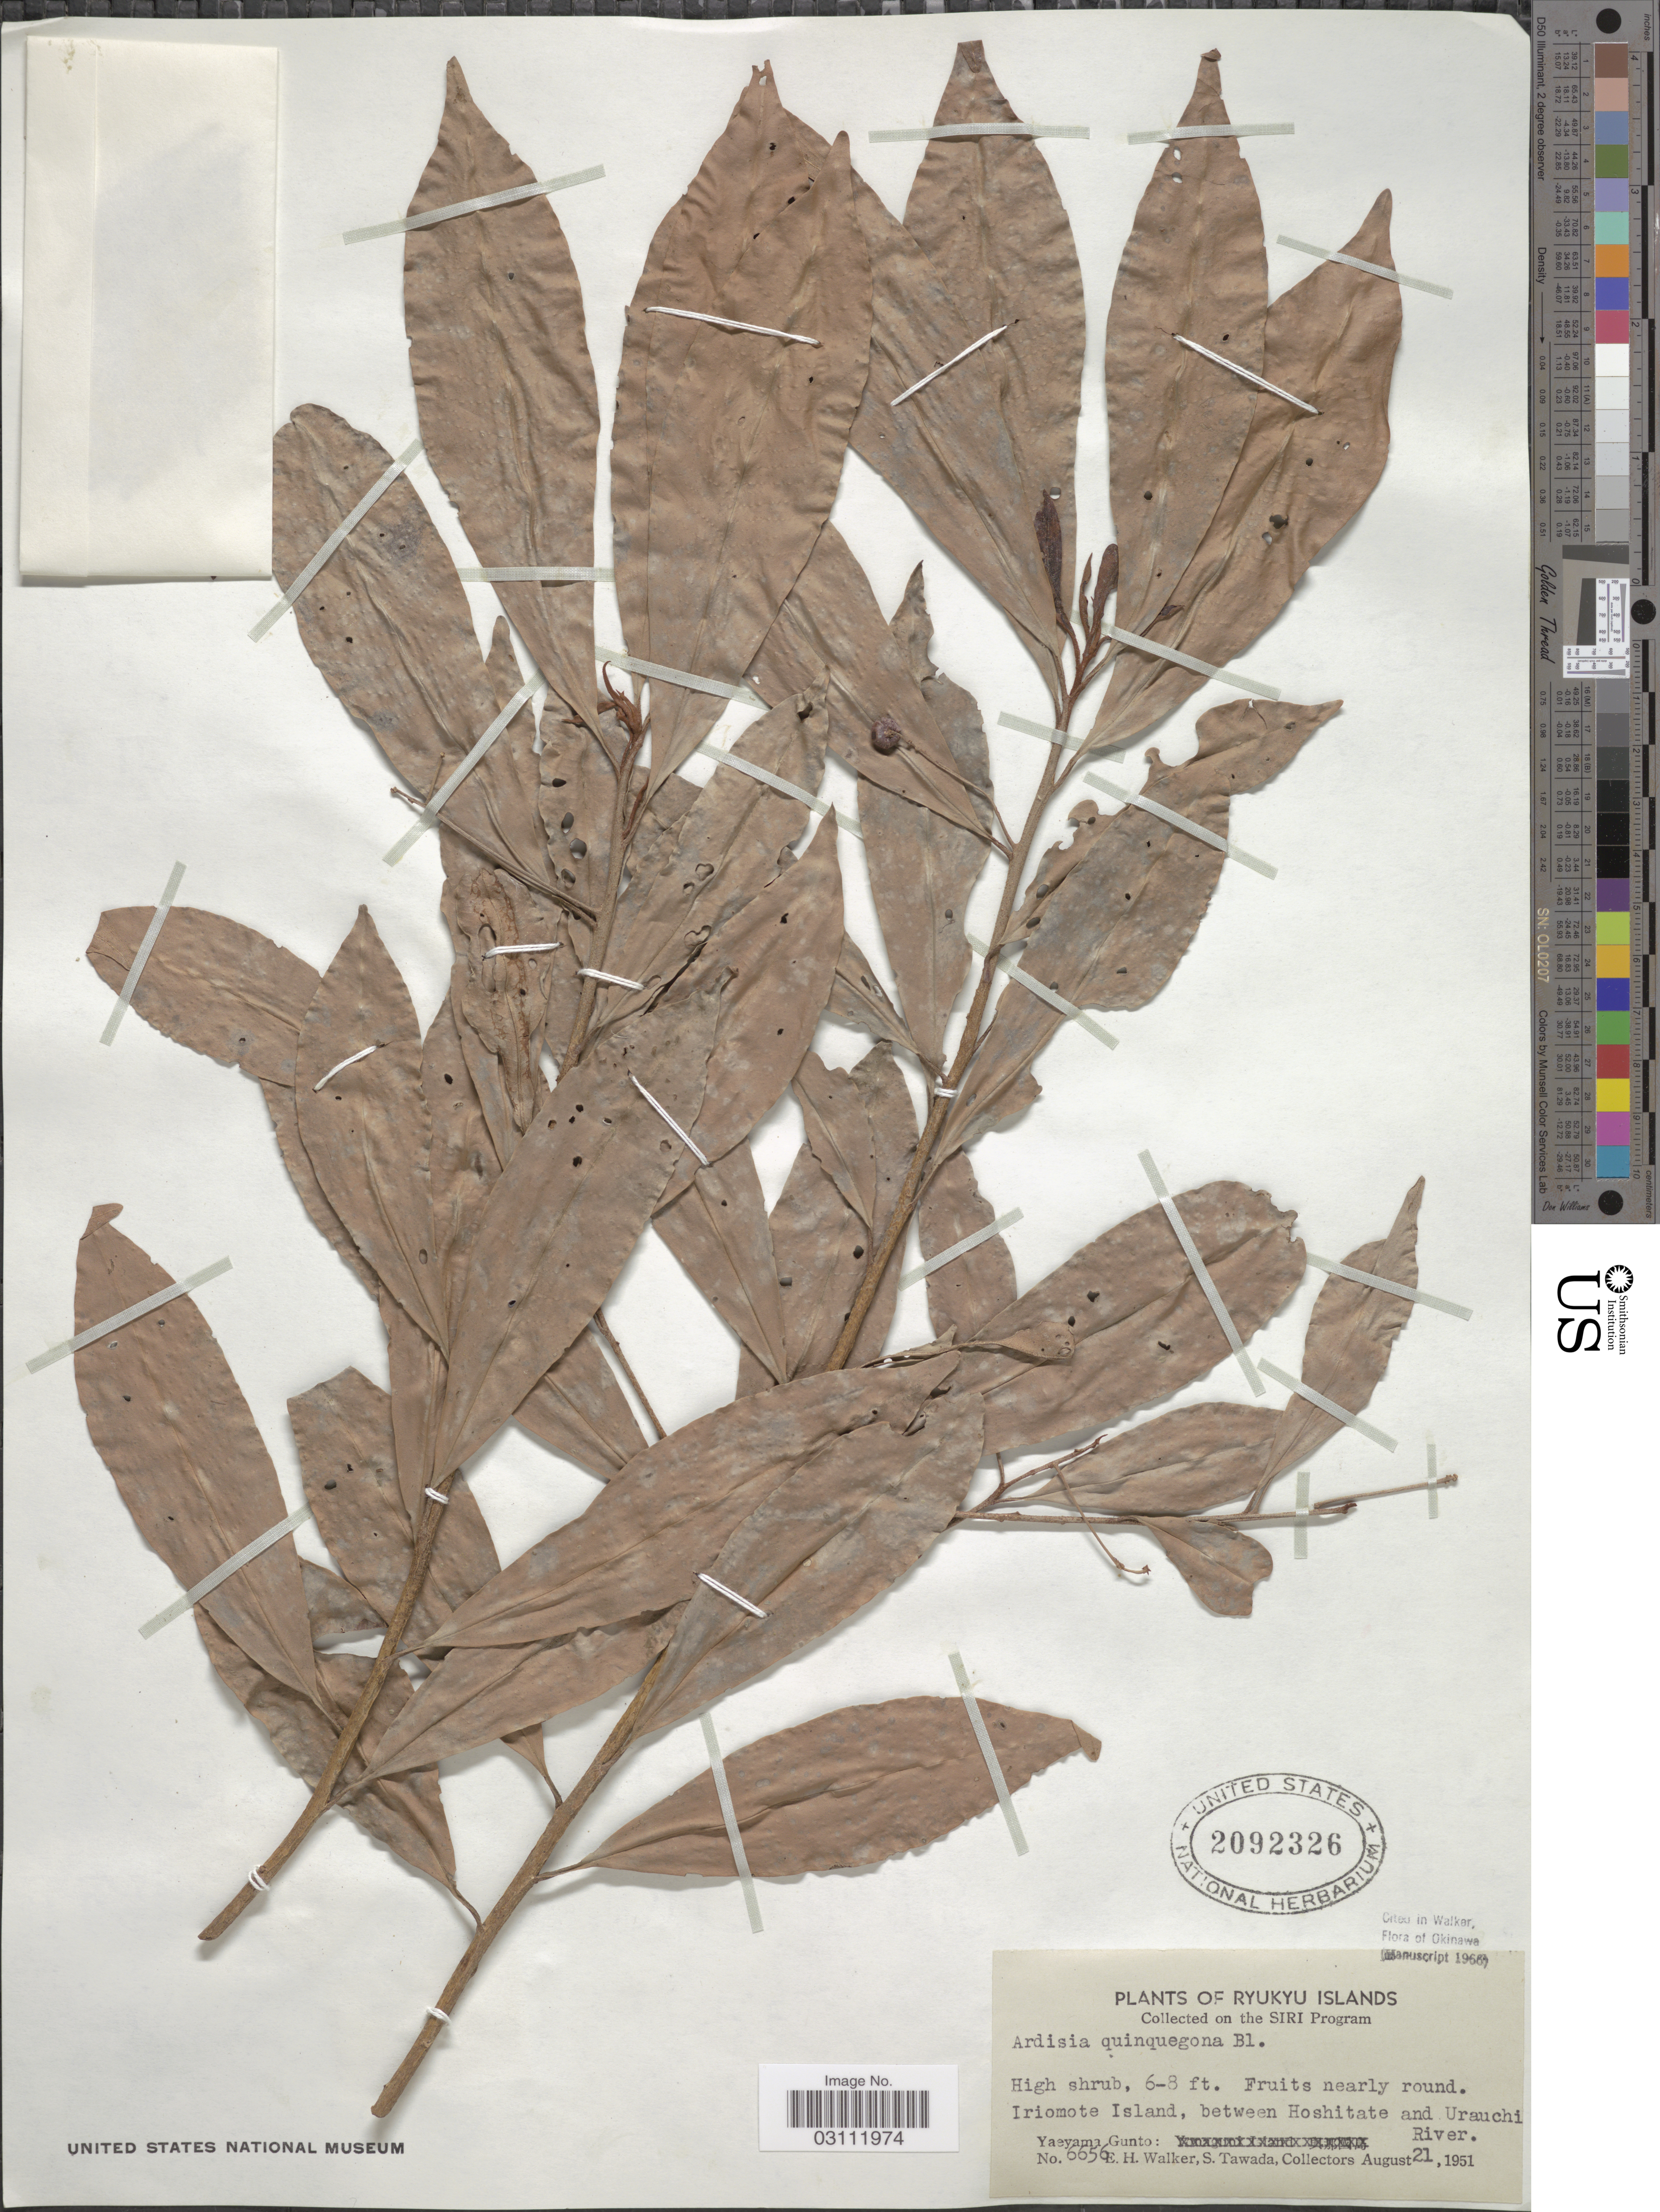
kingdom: Plantae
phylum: Tracheophyta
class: Magnoliopsida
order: Ericales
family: Primulaceae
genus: Ardisia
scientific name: Ardisia quinquegona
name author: Blume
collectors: E. H. Walker & S. Tawada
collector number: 6656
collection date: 1951-08-21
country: Japan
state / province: Okinawa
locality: Ryukyu Islands. Iriomote Island, between Hoshitate and Urauchi River. Yaeyama Gunto.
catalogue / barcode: US 2092326